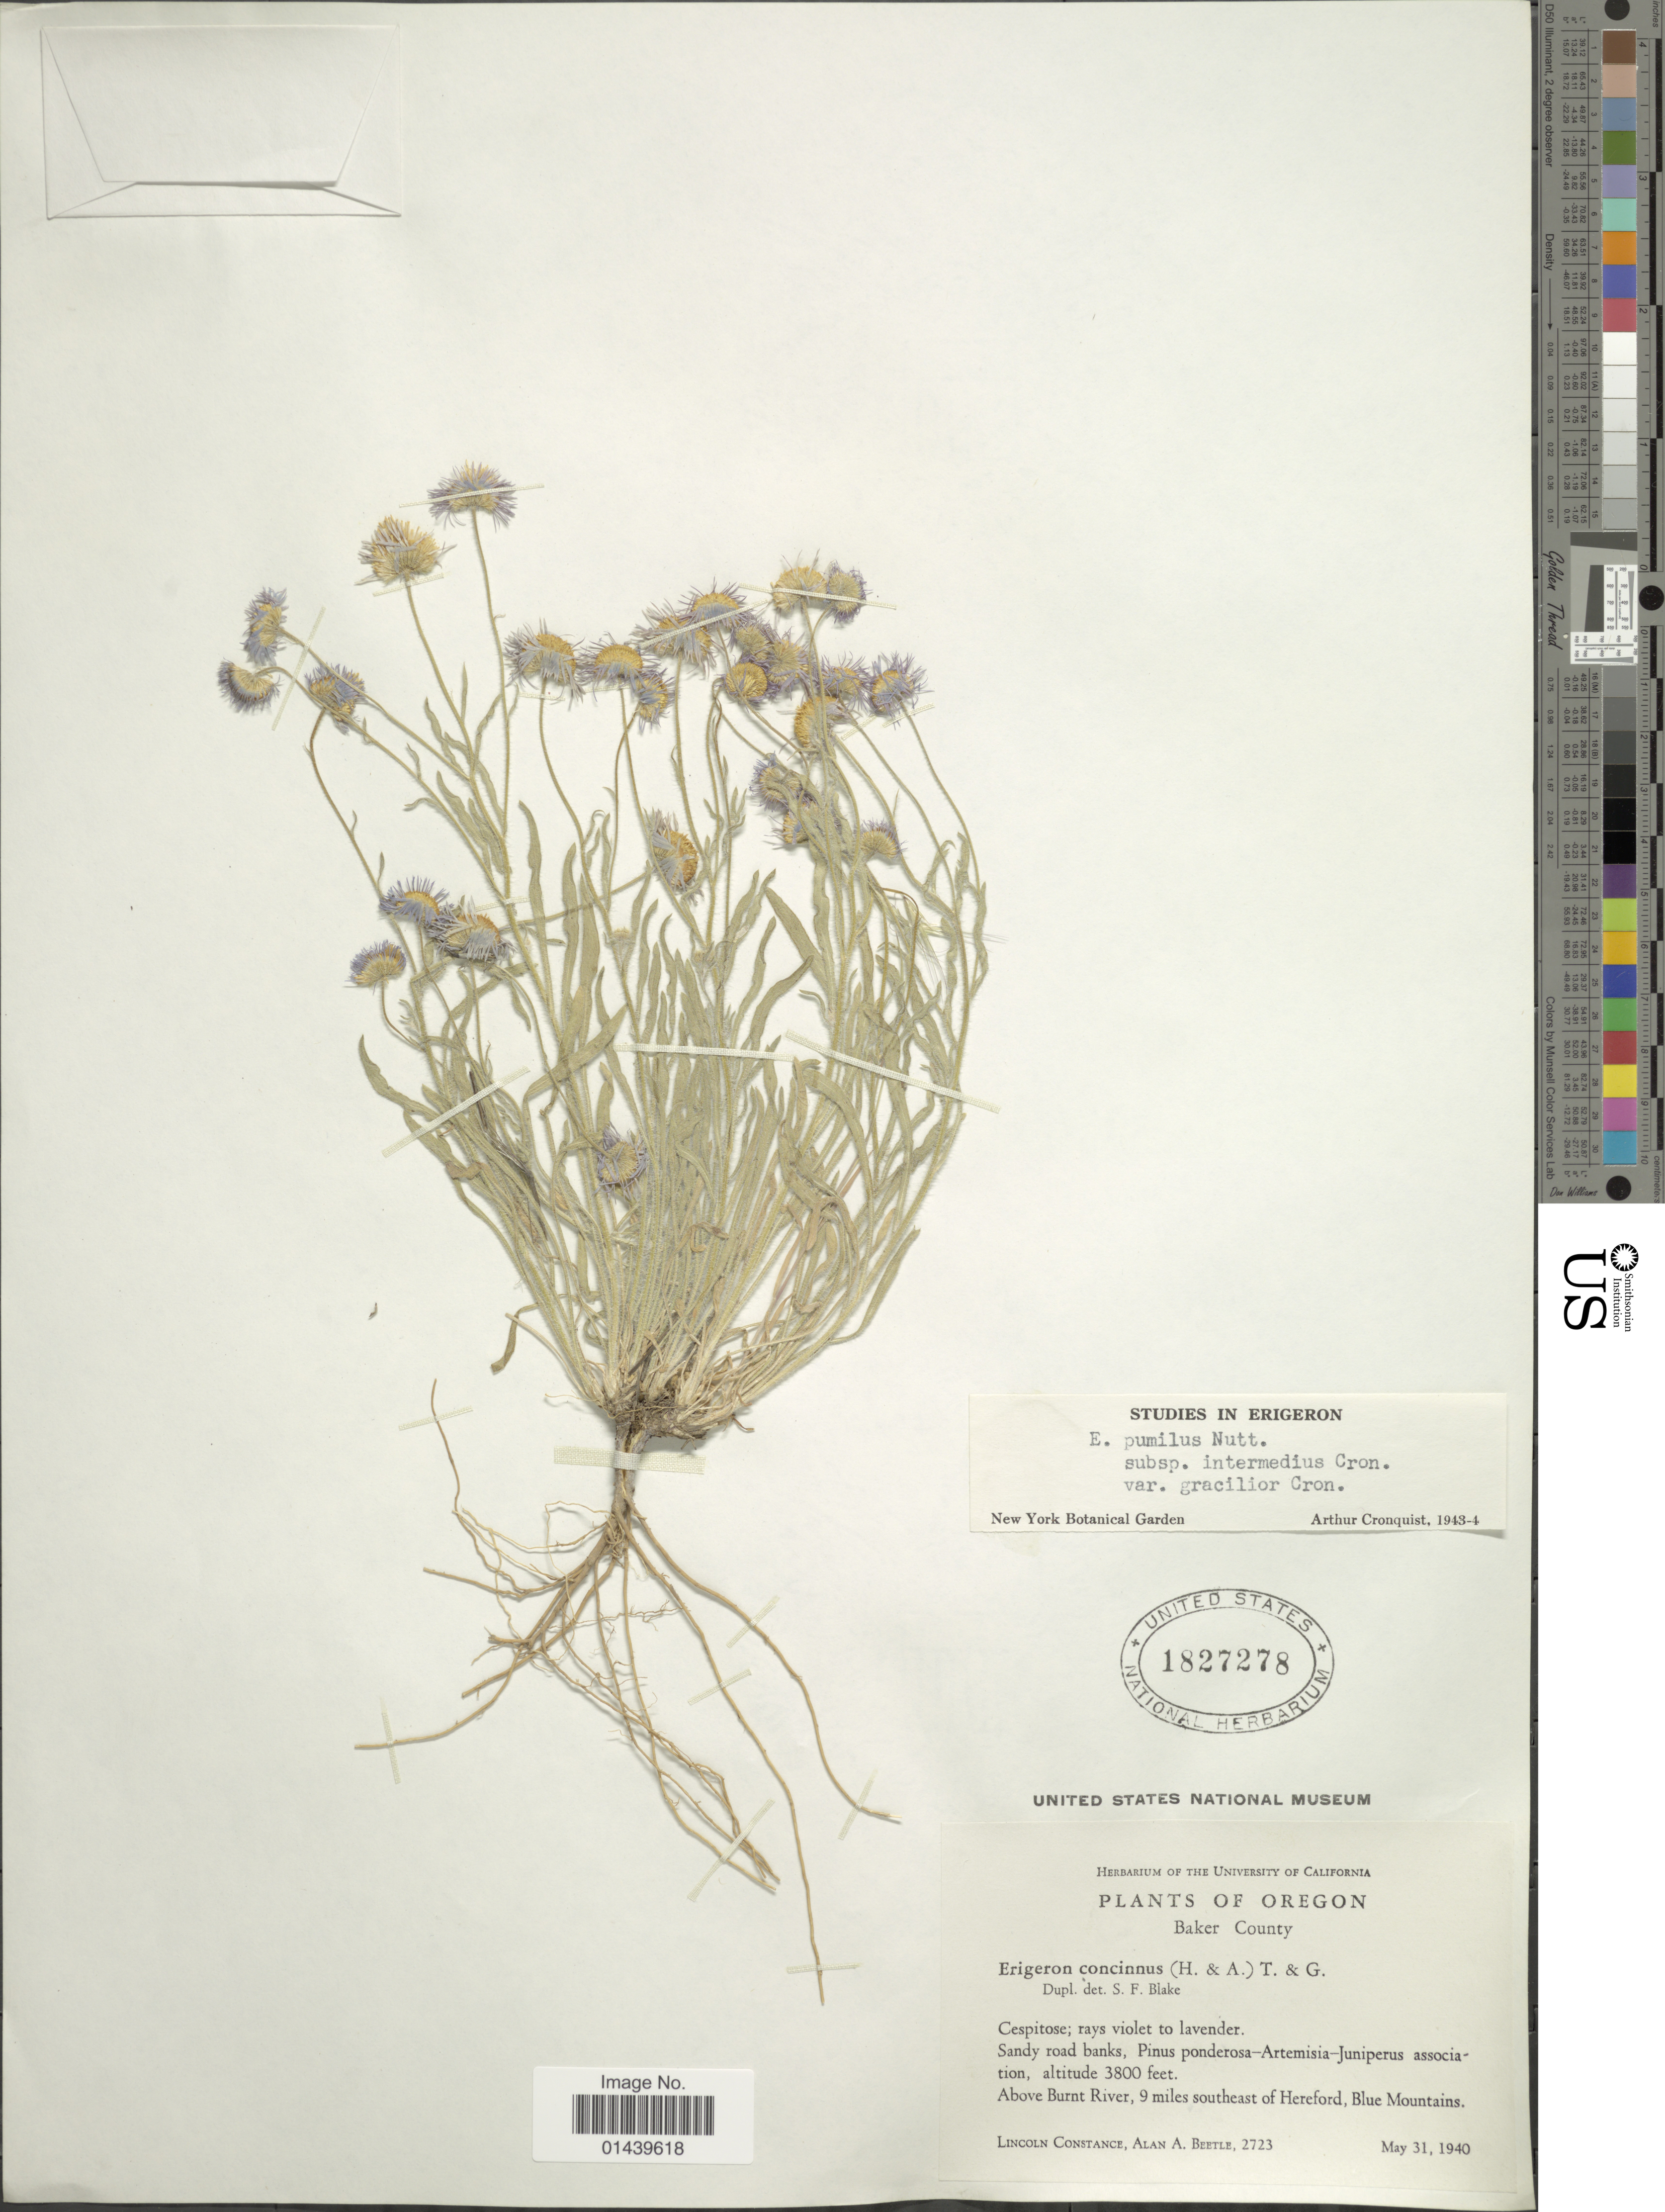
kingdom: Plantae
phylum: Tracheophyta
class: Magnoliopsida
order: Asterales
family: Asteraceae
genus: Erigeron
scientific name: Erigeron pumilus subsp. intermedius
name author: Cronq.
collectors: L. Constance & A. A. Beetle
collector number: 2723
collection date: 1940-05-31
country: United States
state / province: Oregon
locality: Above Burnt River, 9 miles southeast of Hereford, Blue Mountains.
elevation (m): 1158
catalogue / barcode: US 1827278